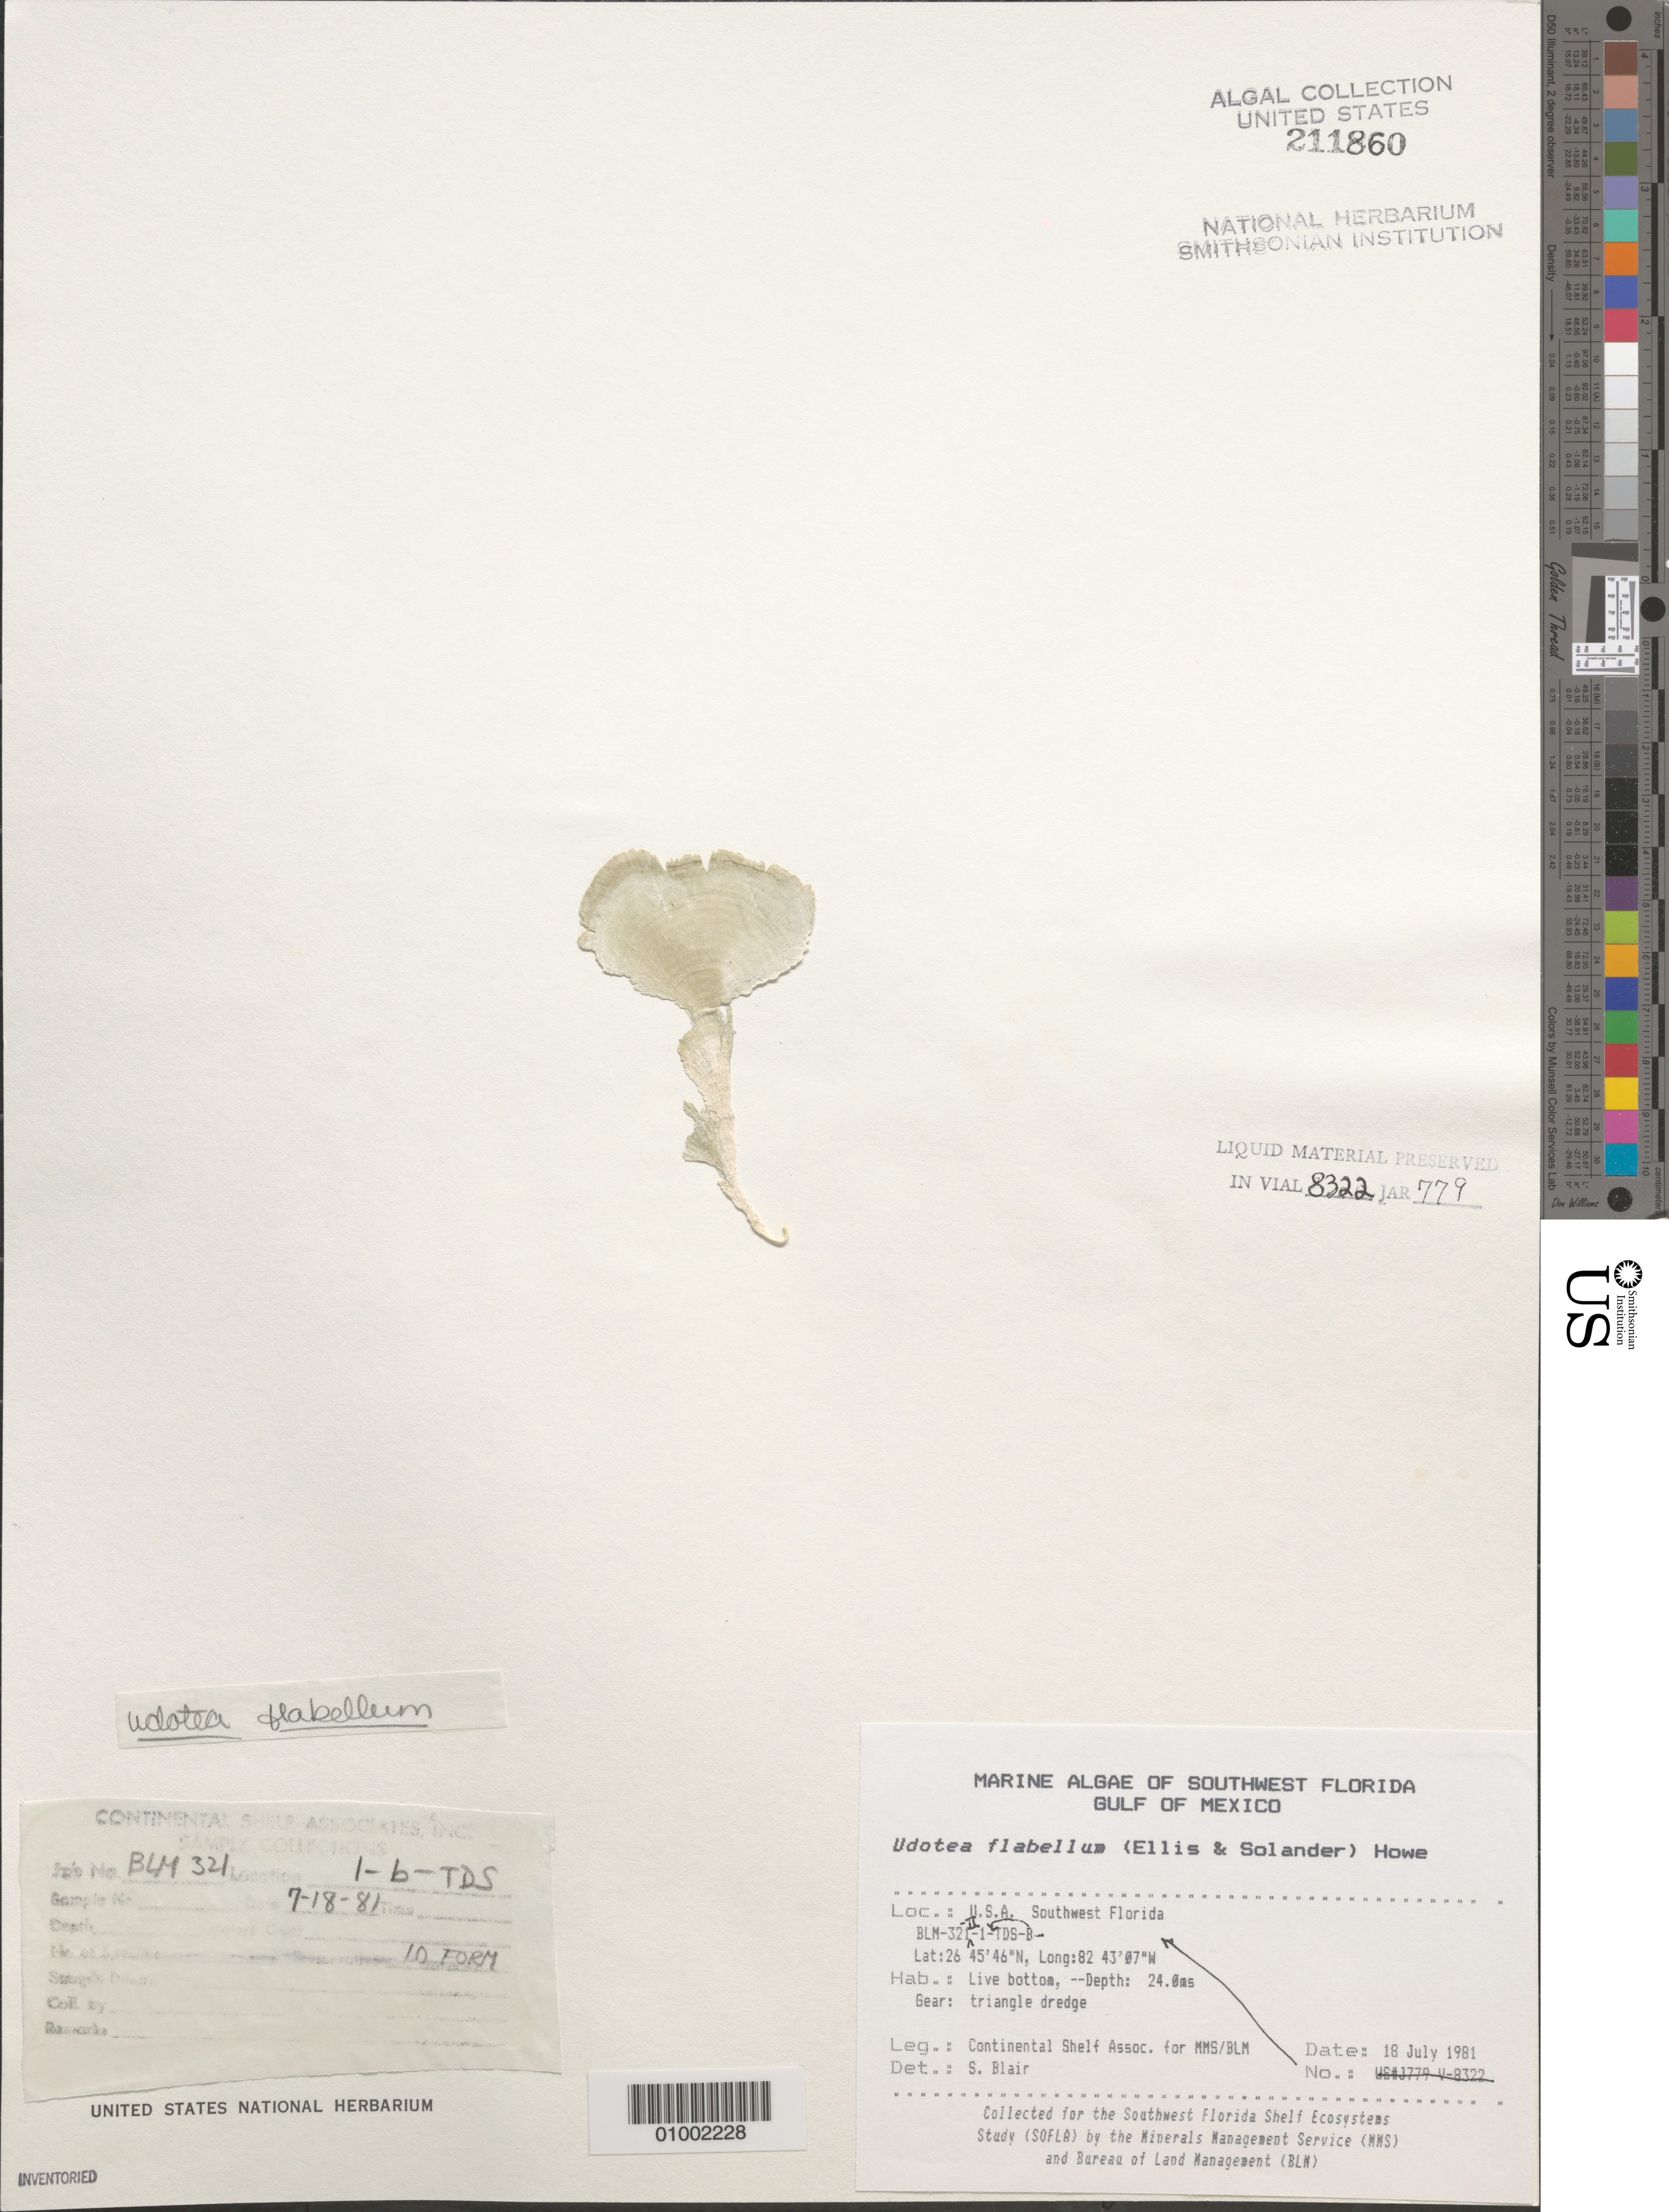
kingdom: Plantae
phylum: Chlorophyta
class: Ulvophyceae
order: Bryopsidales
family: Udoteaceae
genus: Udotea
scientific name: Udotea flabellum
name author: (J. Ellis & Sol.) M. Howe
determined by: Blair, S. M.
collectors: Continental Shelf Associates for the MMS/BLM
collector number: BLM-321-II-1-B-TDS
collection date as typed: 18 Jul 1981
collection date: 1981-07-18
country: United States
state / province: Florida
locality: Gulf of Mexico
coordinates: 26 45'46"N, 82 43'07"W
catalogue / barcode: US 211860